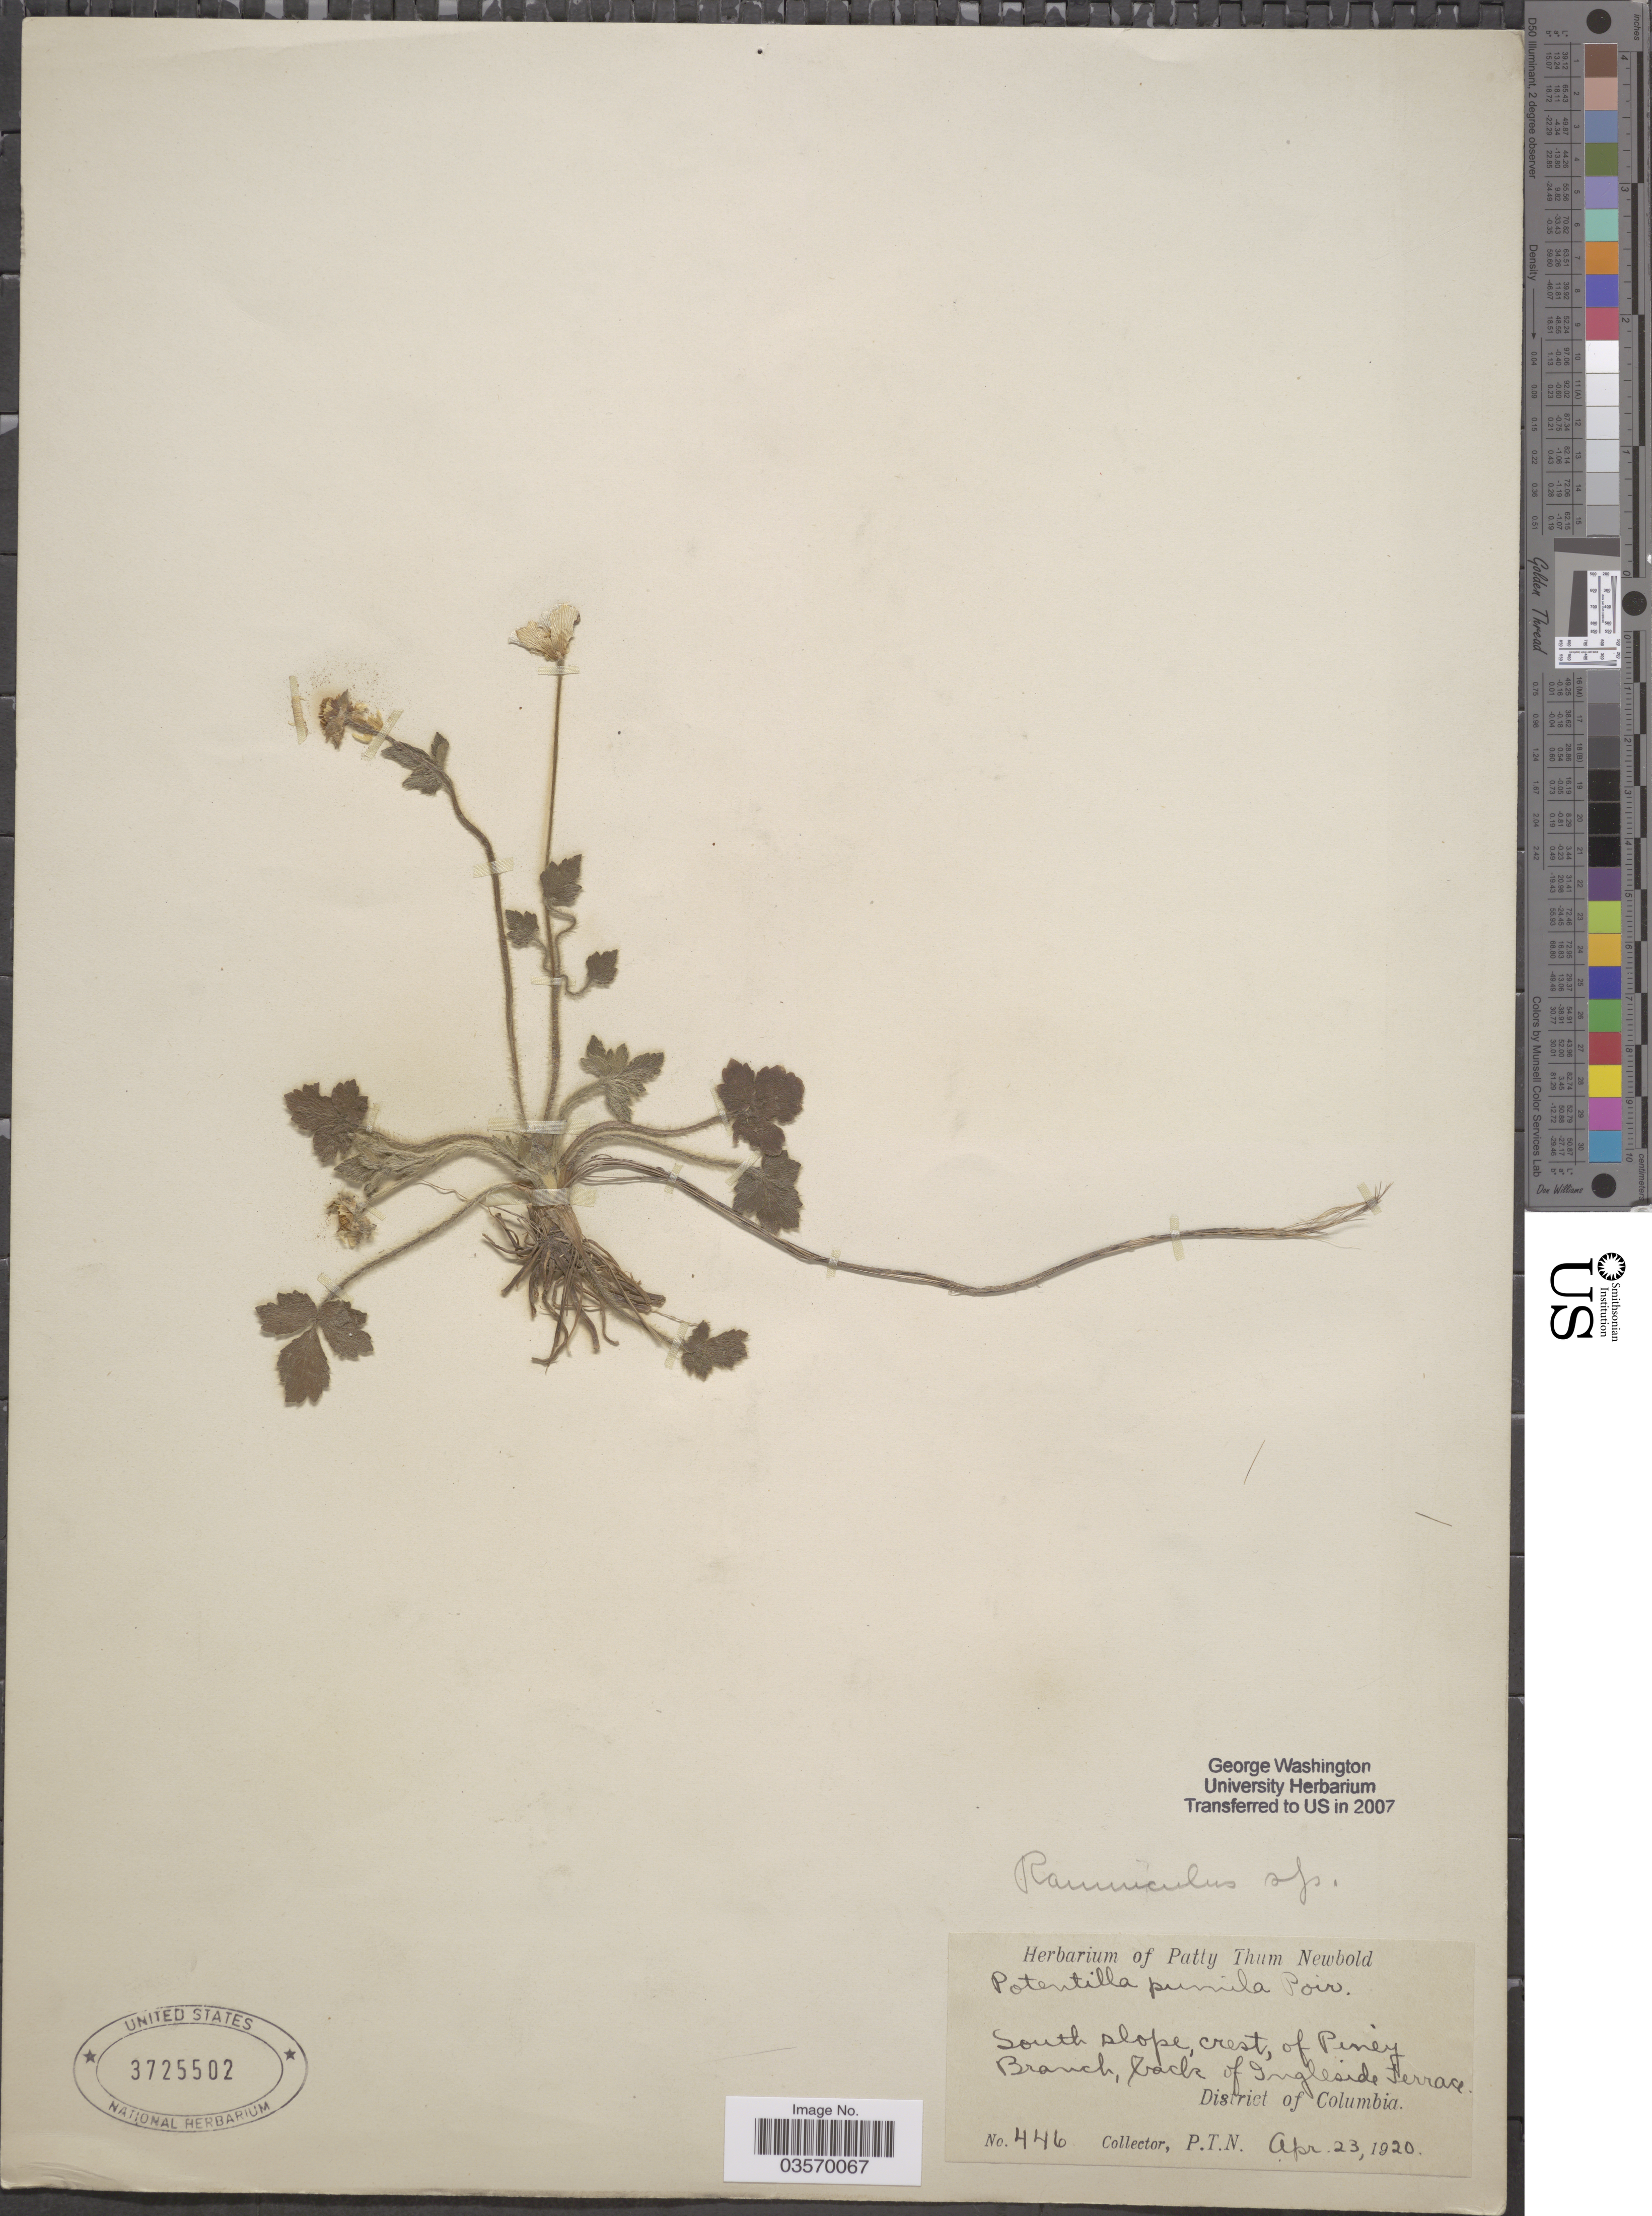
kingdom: Plantae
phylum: Tracheophyta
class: Magnoliopsida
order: Ranunculales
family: Ranunculaceae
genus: Ranunculus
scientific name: Ranunculus sp.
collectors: P. Newbold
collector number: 446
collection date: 1920-04-23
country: United States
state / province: District of Columbia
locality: South slope, crest, of Piney Branch, back of Ingleside Terrace.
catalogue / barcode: US 3725502